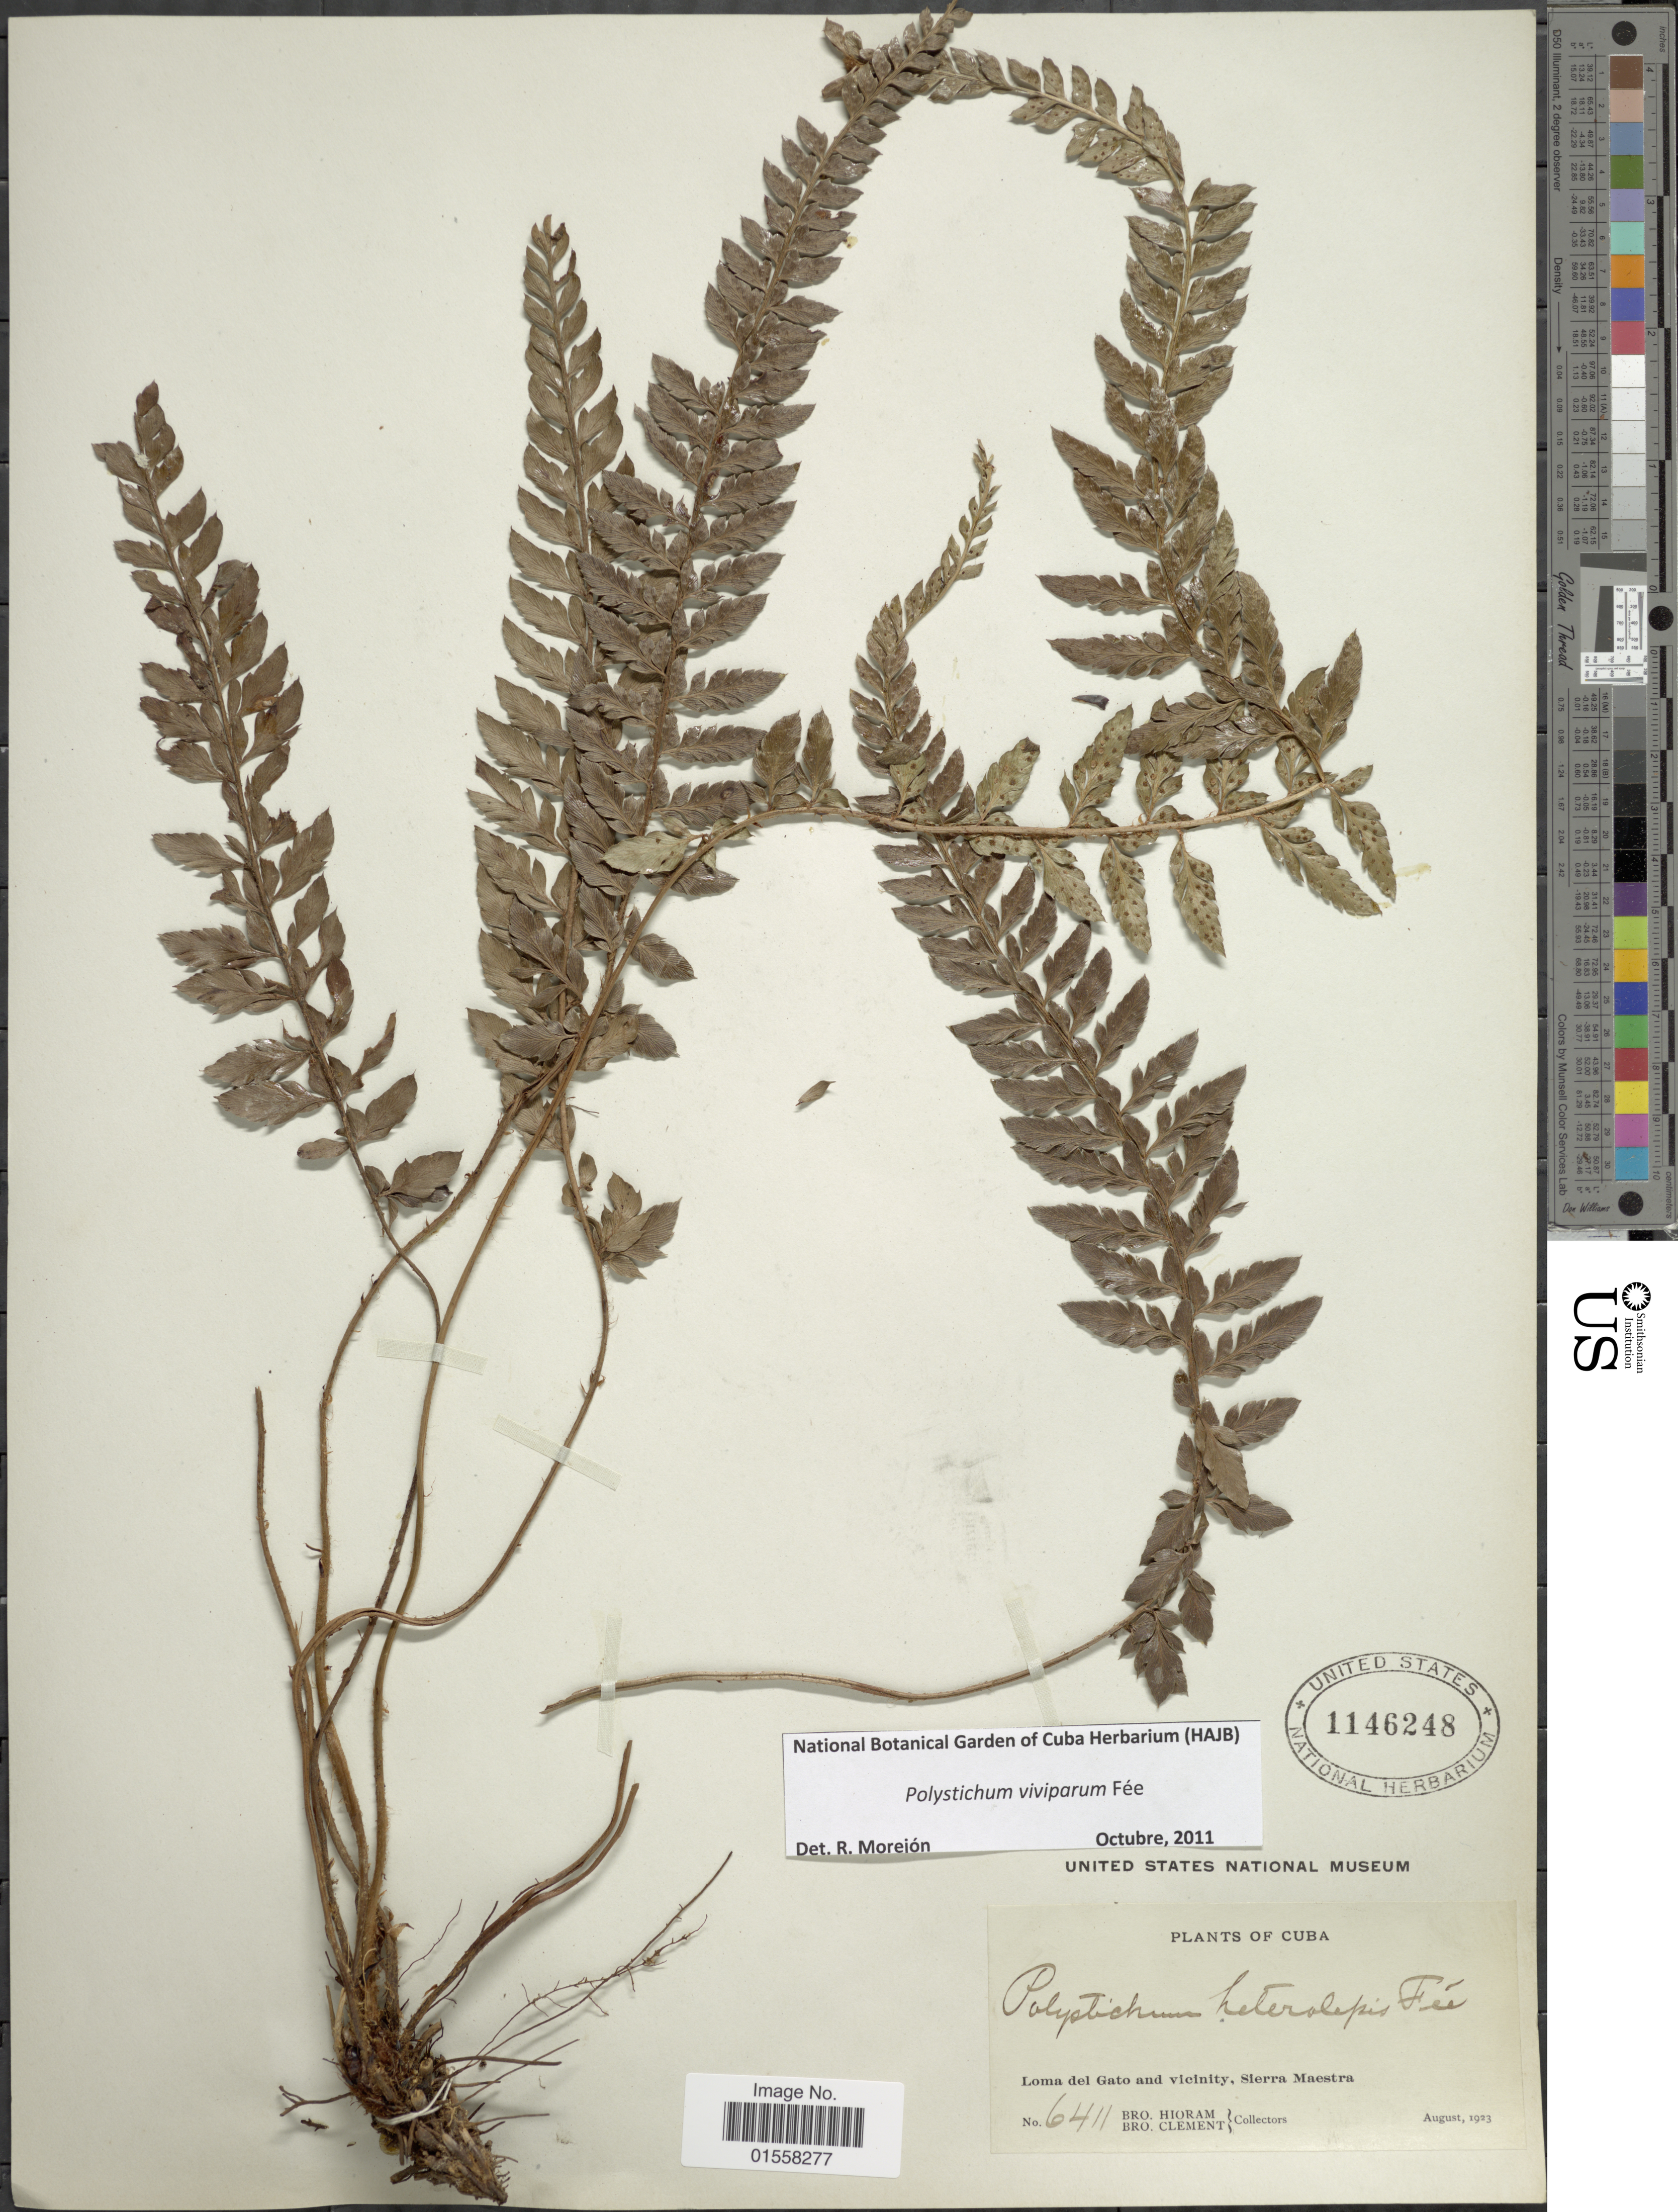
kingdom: Plantae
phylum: Tracheophyta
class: Polypodiopsida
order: Polypodiales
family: Dryopteridaceae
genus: Polystichum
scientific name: Polystichum viviparum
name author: Fée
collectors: Bro. Hioram & B. Clement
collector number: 6411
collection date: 1923-08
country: Cuba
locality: Cuba. Loma del Gato and vicinity, Sierra. Maestra.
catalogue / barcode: US 1146248